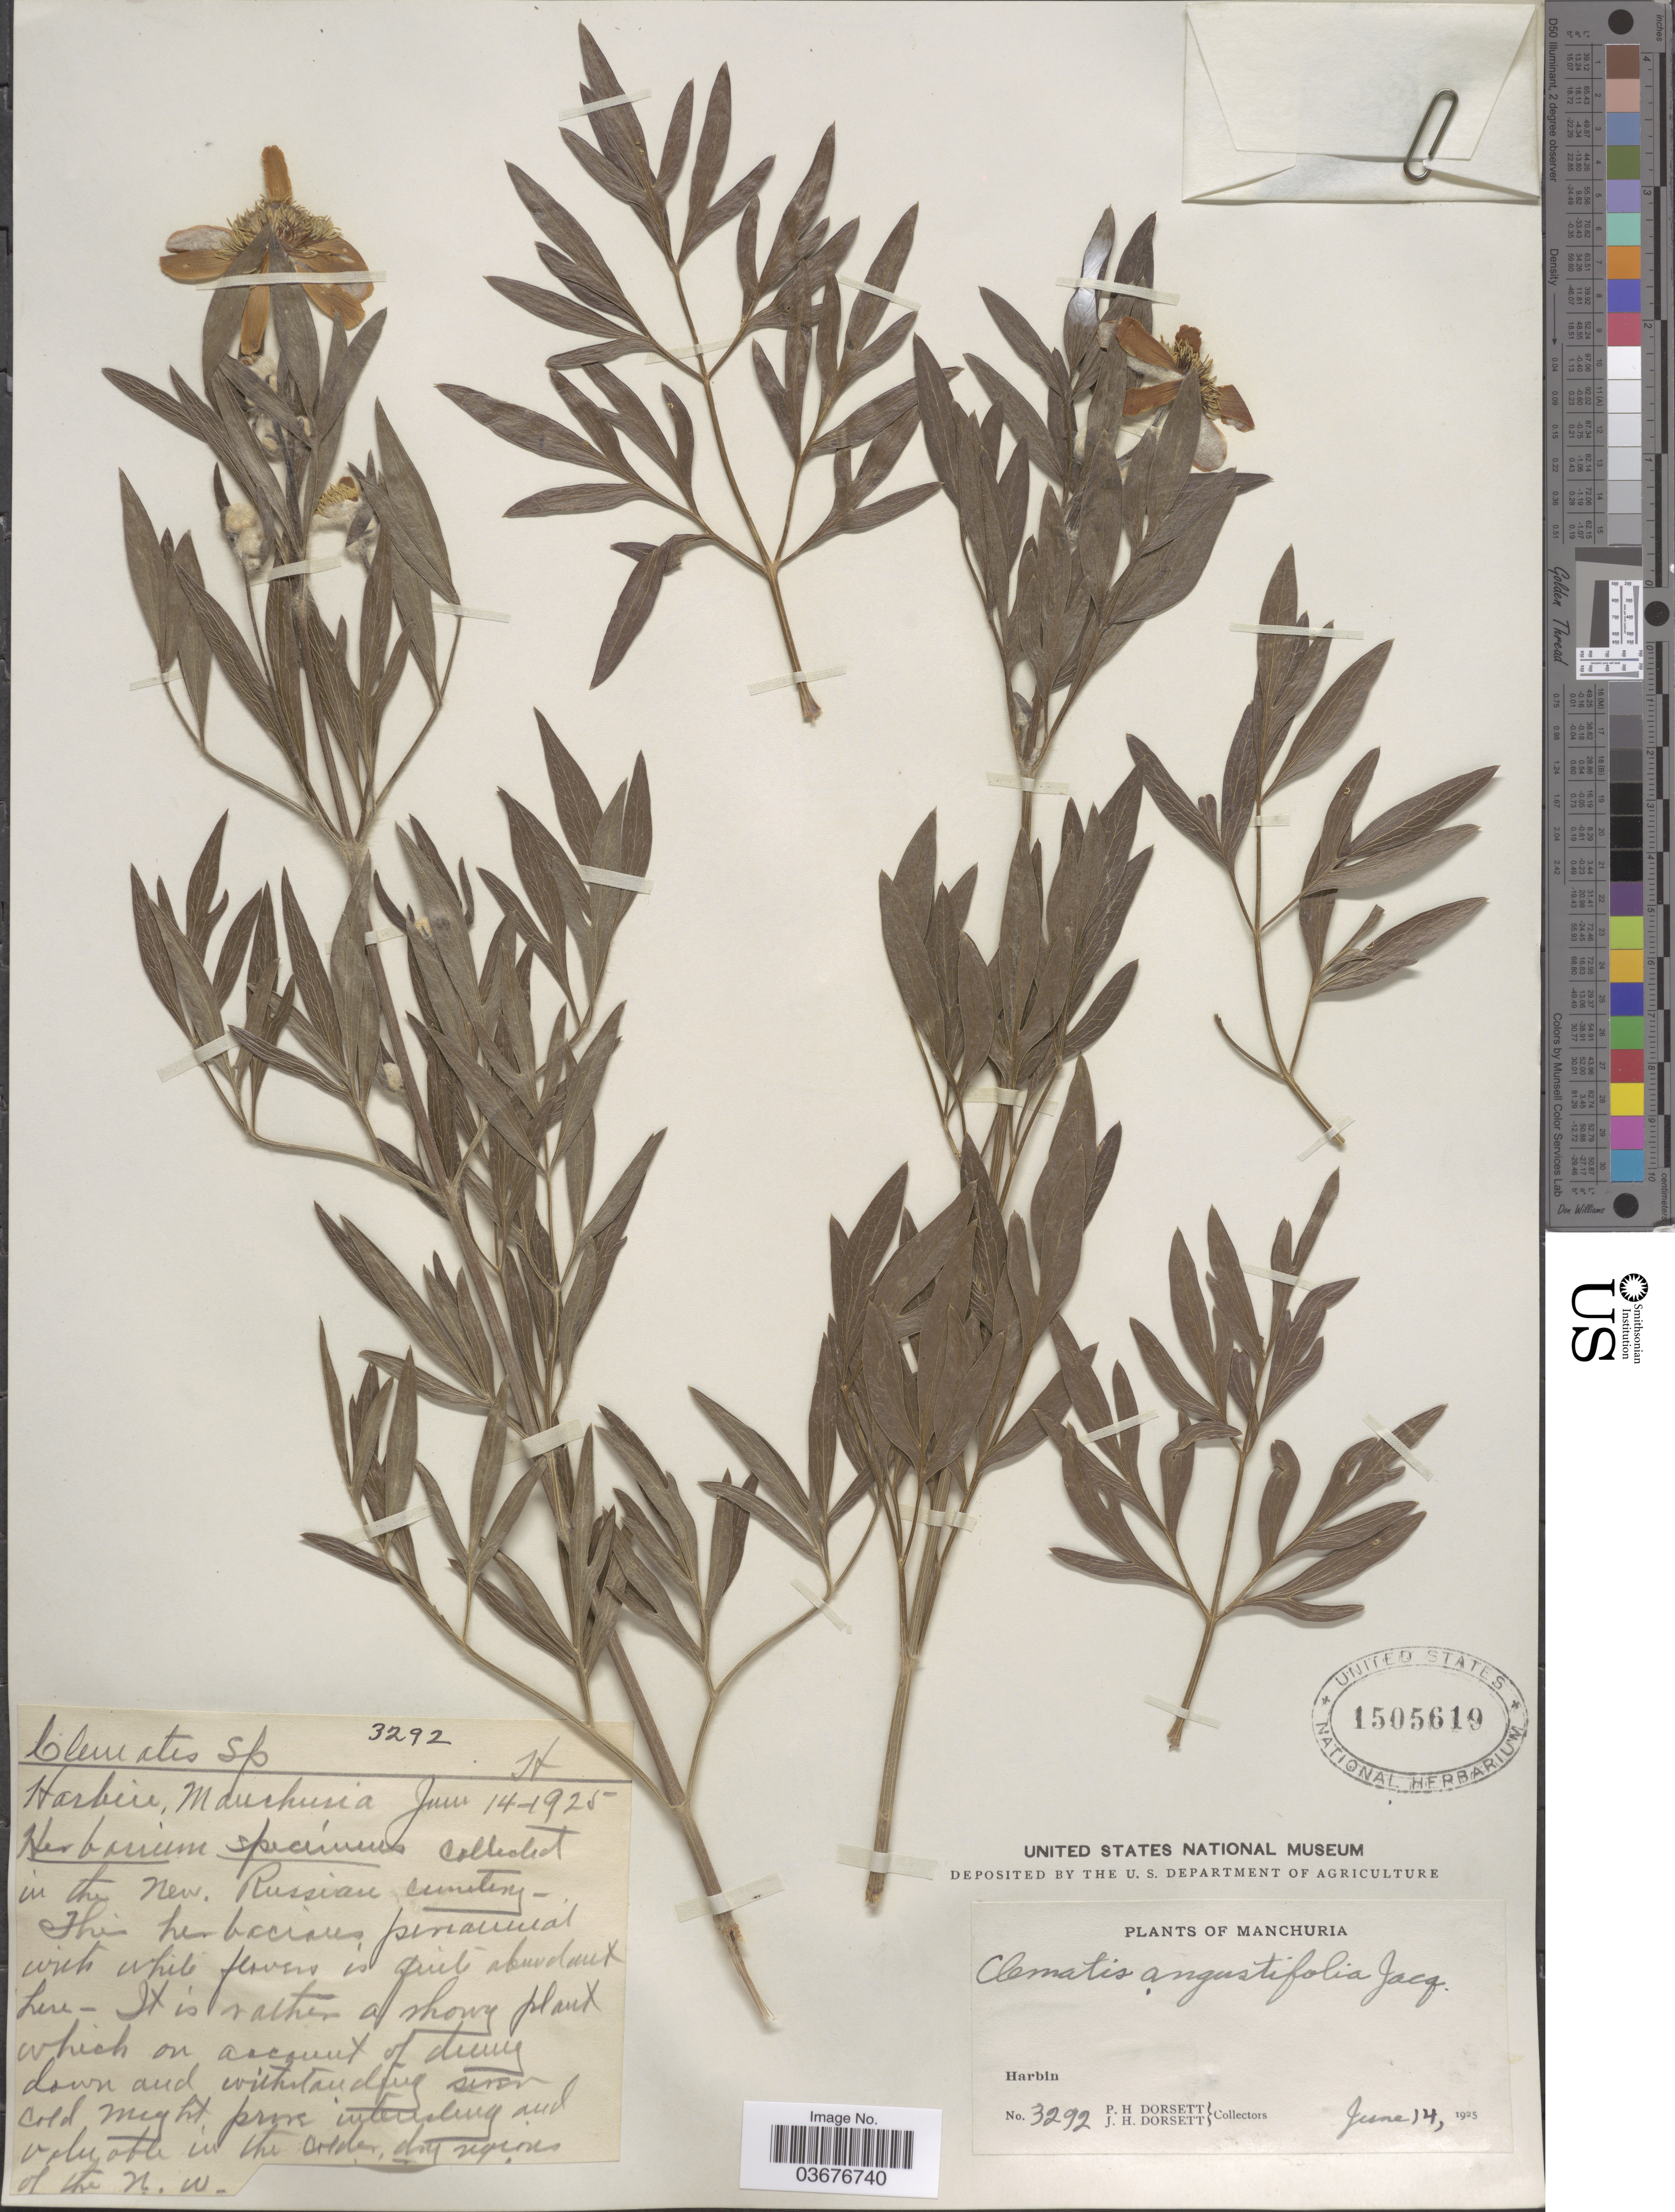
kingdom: Plantae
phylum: Tracheophyta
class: Magnoliopsida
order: Ranunculales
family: Ranunculaceae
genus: Clematis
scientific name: Clematis angustifolia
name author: Jacq.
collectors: P. H. Dorsett & J. Dorsett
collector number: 3292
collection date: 1925-06-14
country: China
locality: Manchuria, Harbin. In the new Russian cemetery.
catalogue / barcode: US 1505619